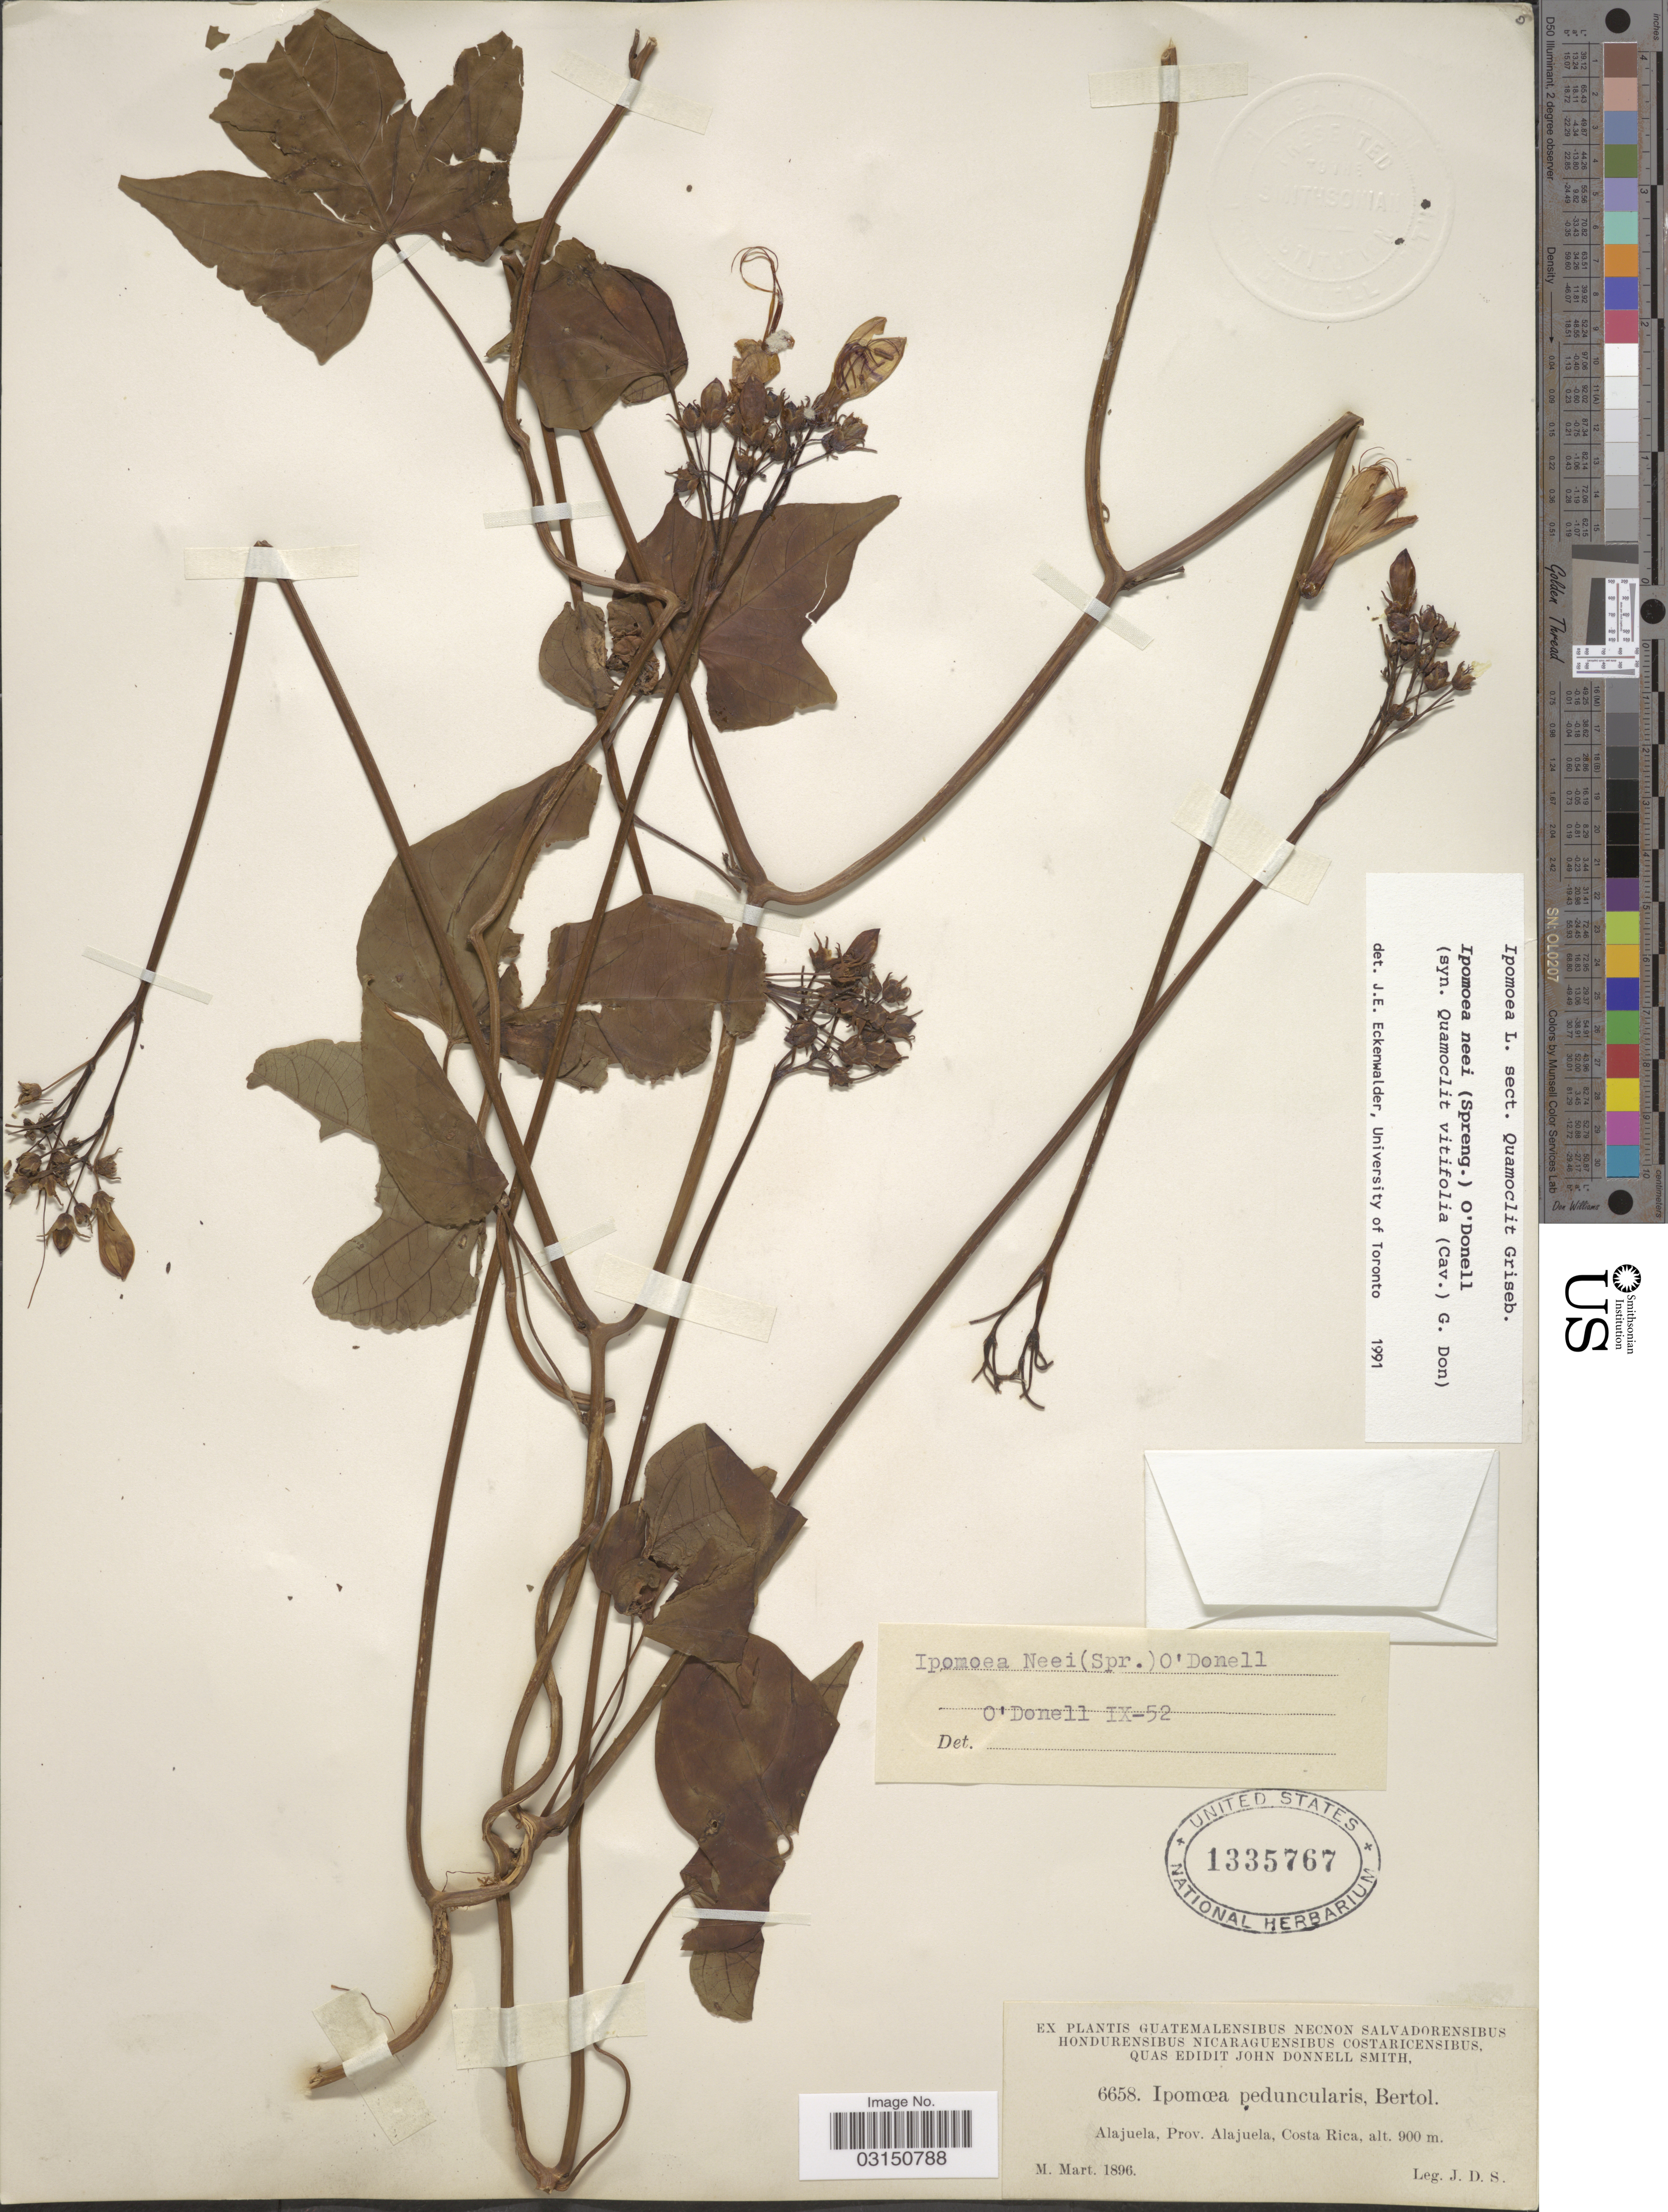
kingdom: Plantae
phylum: Tracheophyta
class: Magnoliopsida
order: Solanales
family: Convolvulaceae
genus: Ipomoea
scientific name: Ipomoea neei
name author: (Spreng.) O'Donell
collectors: J. Donnell Smith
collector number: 6658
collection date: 1896-03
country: Costa Rica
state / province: Alajuela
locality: Alajuela.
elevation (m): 900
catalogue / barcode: US 1335767